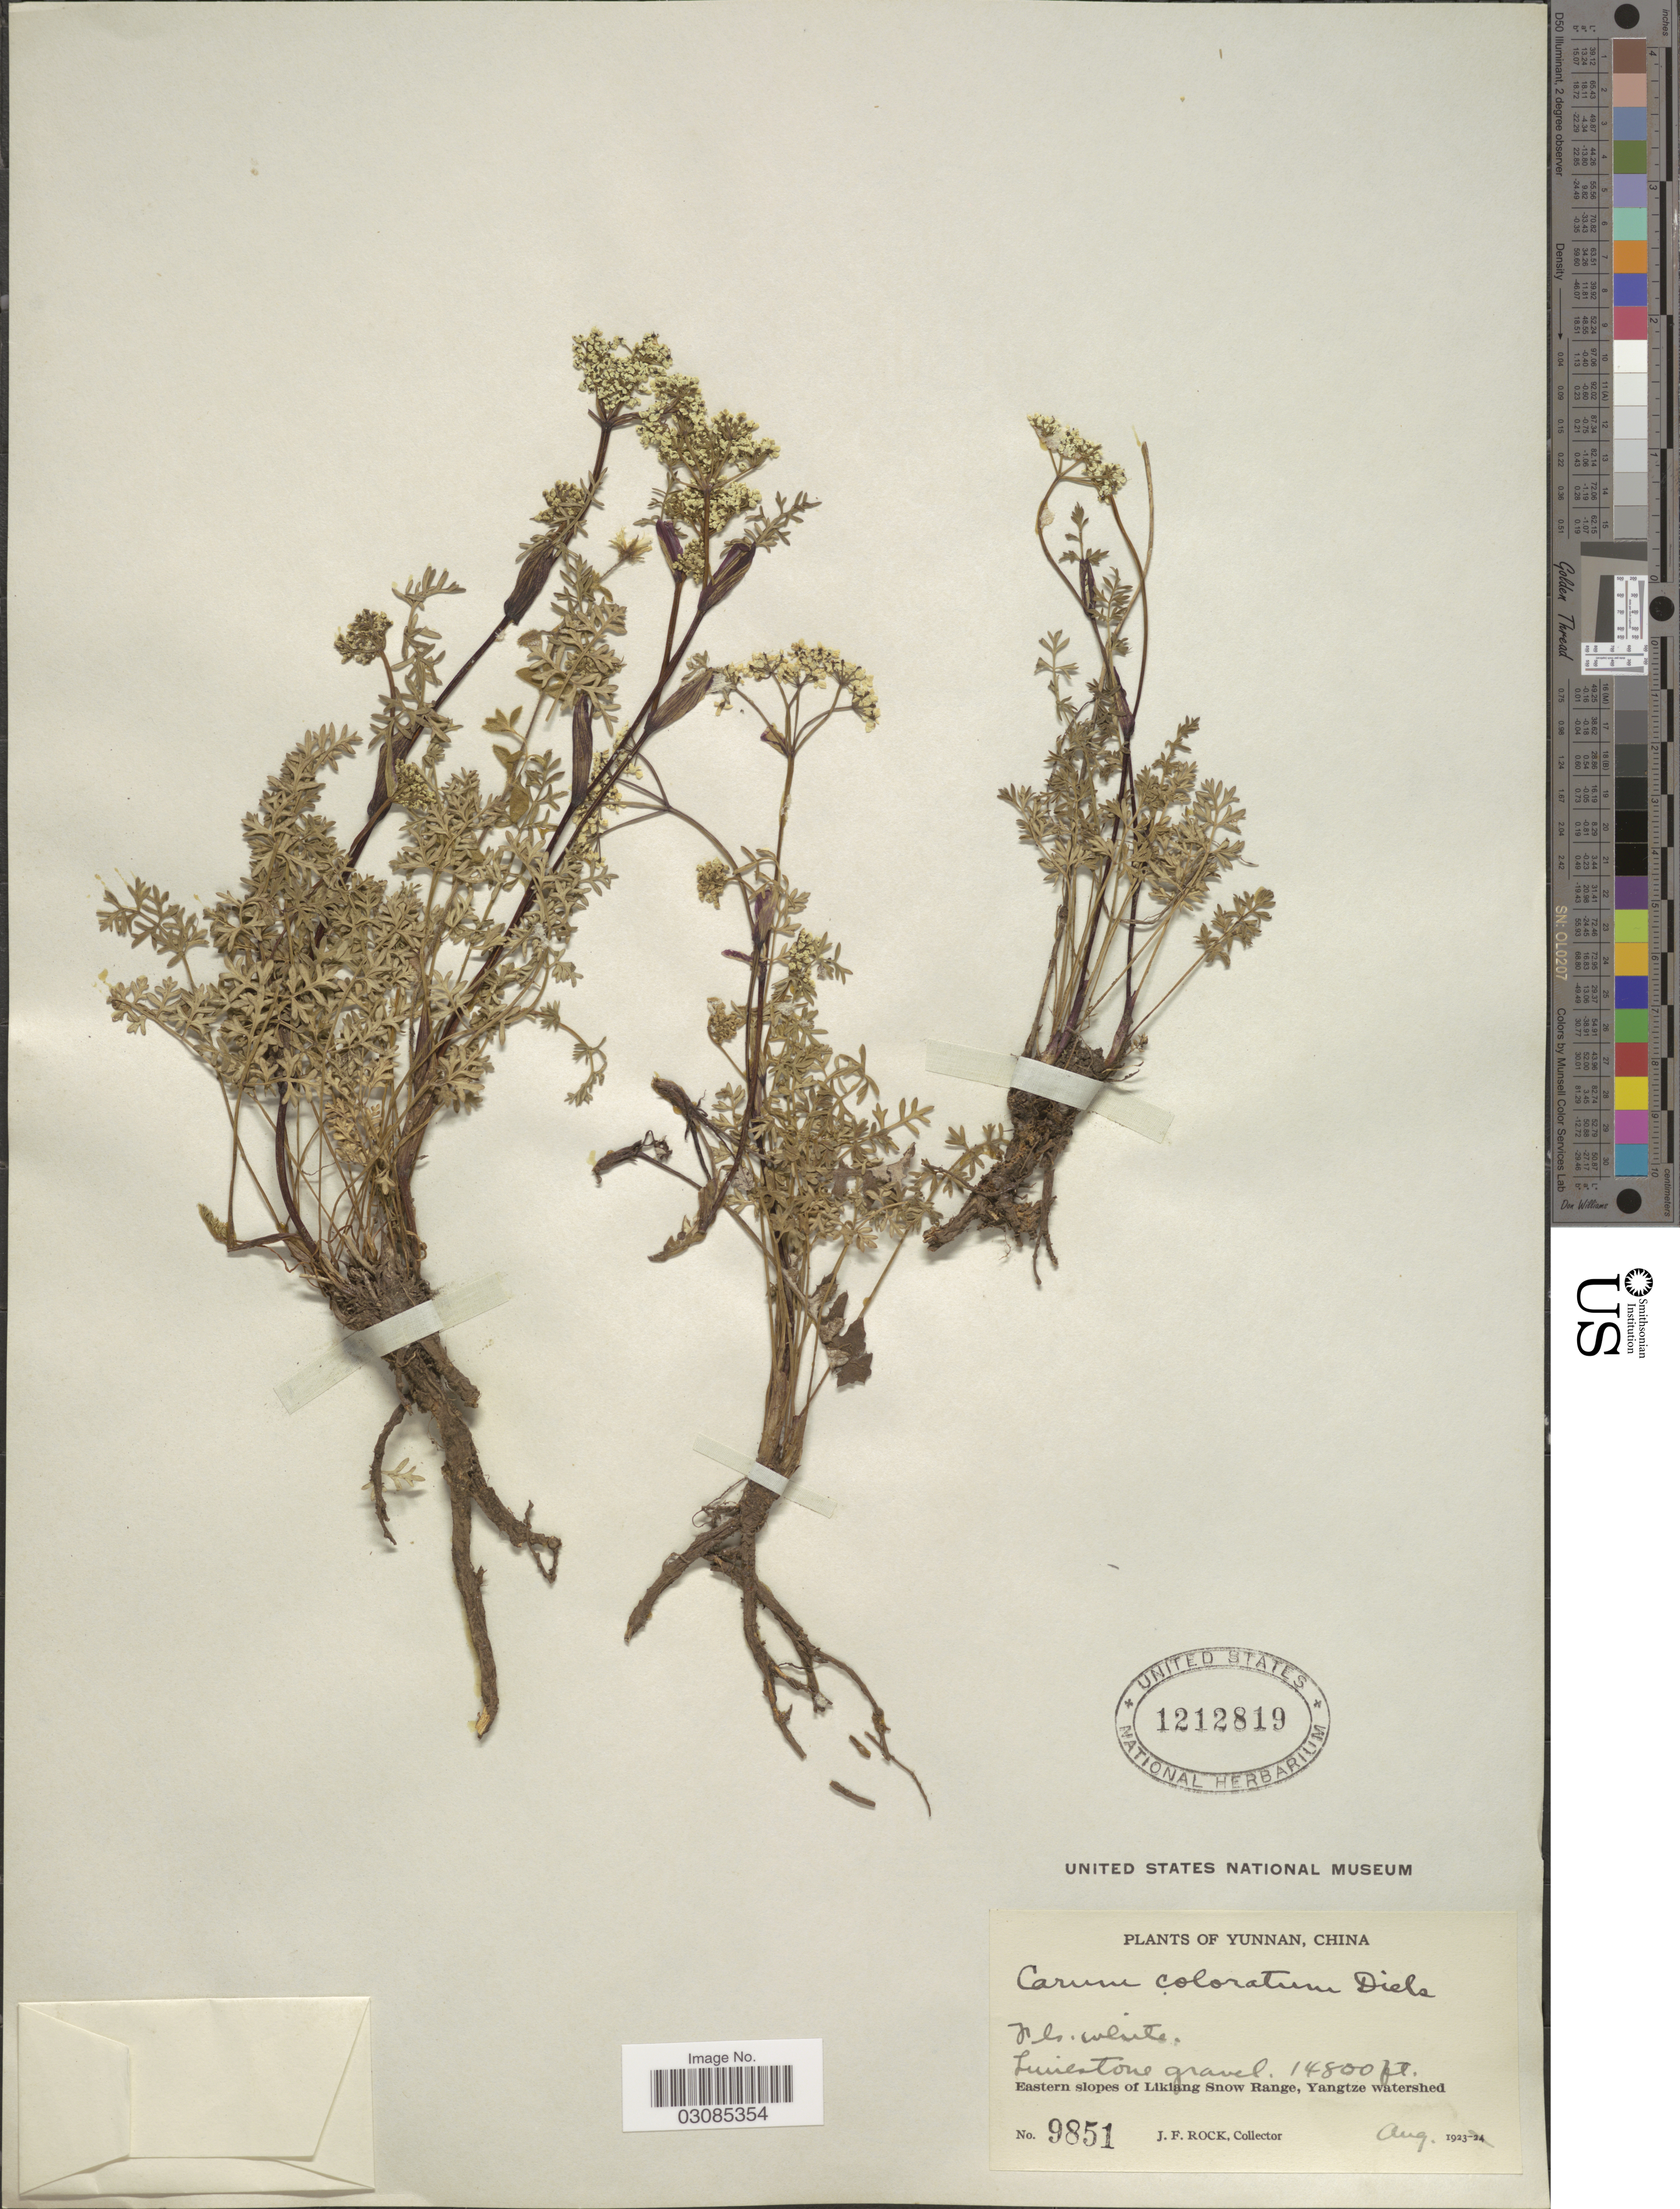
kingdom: Plantae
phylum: Tracheophyta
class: Magnoliopsida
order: Apiales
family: Apiaceae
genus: Carum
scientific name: Carum coloratum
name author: Diels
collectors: J. Rock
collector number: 9851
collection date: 1923-08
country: China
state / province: Yunnan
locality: Eastern slopes of Likiang Snow Range, Yangtze watershed.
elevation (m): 4511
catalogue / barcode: US 1212819